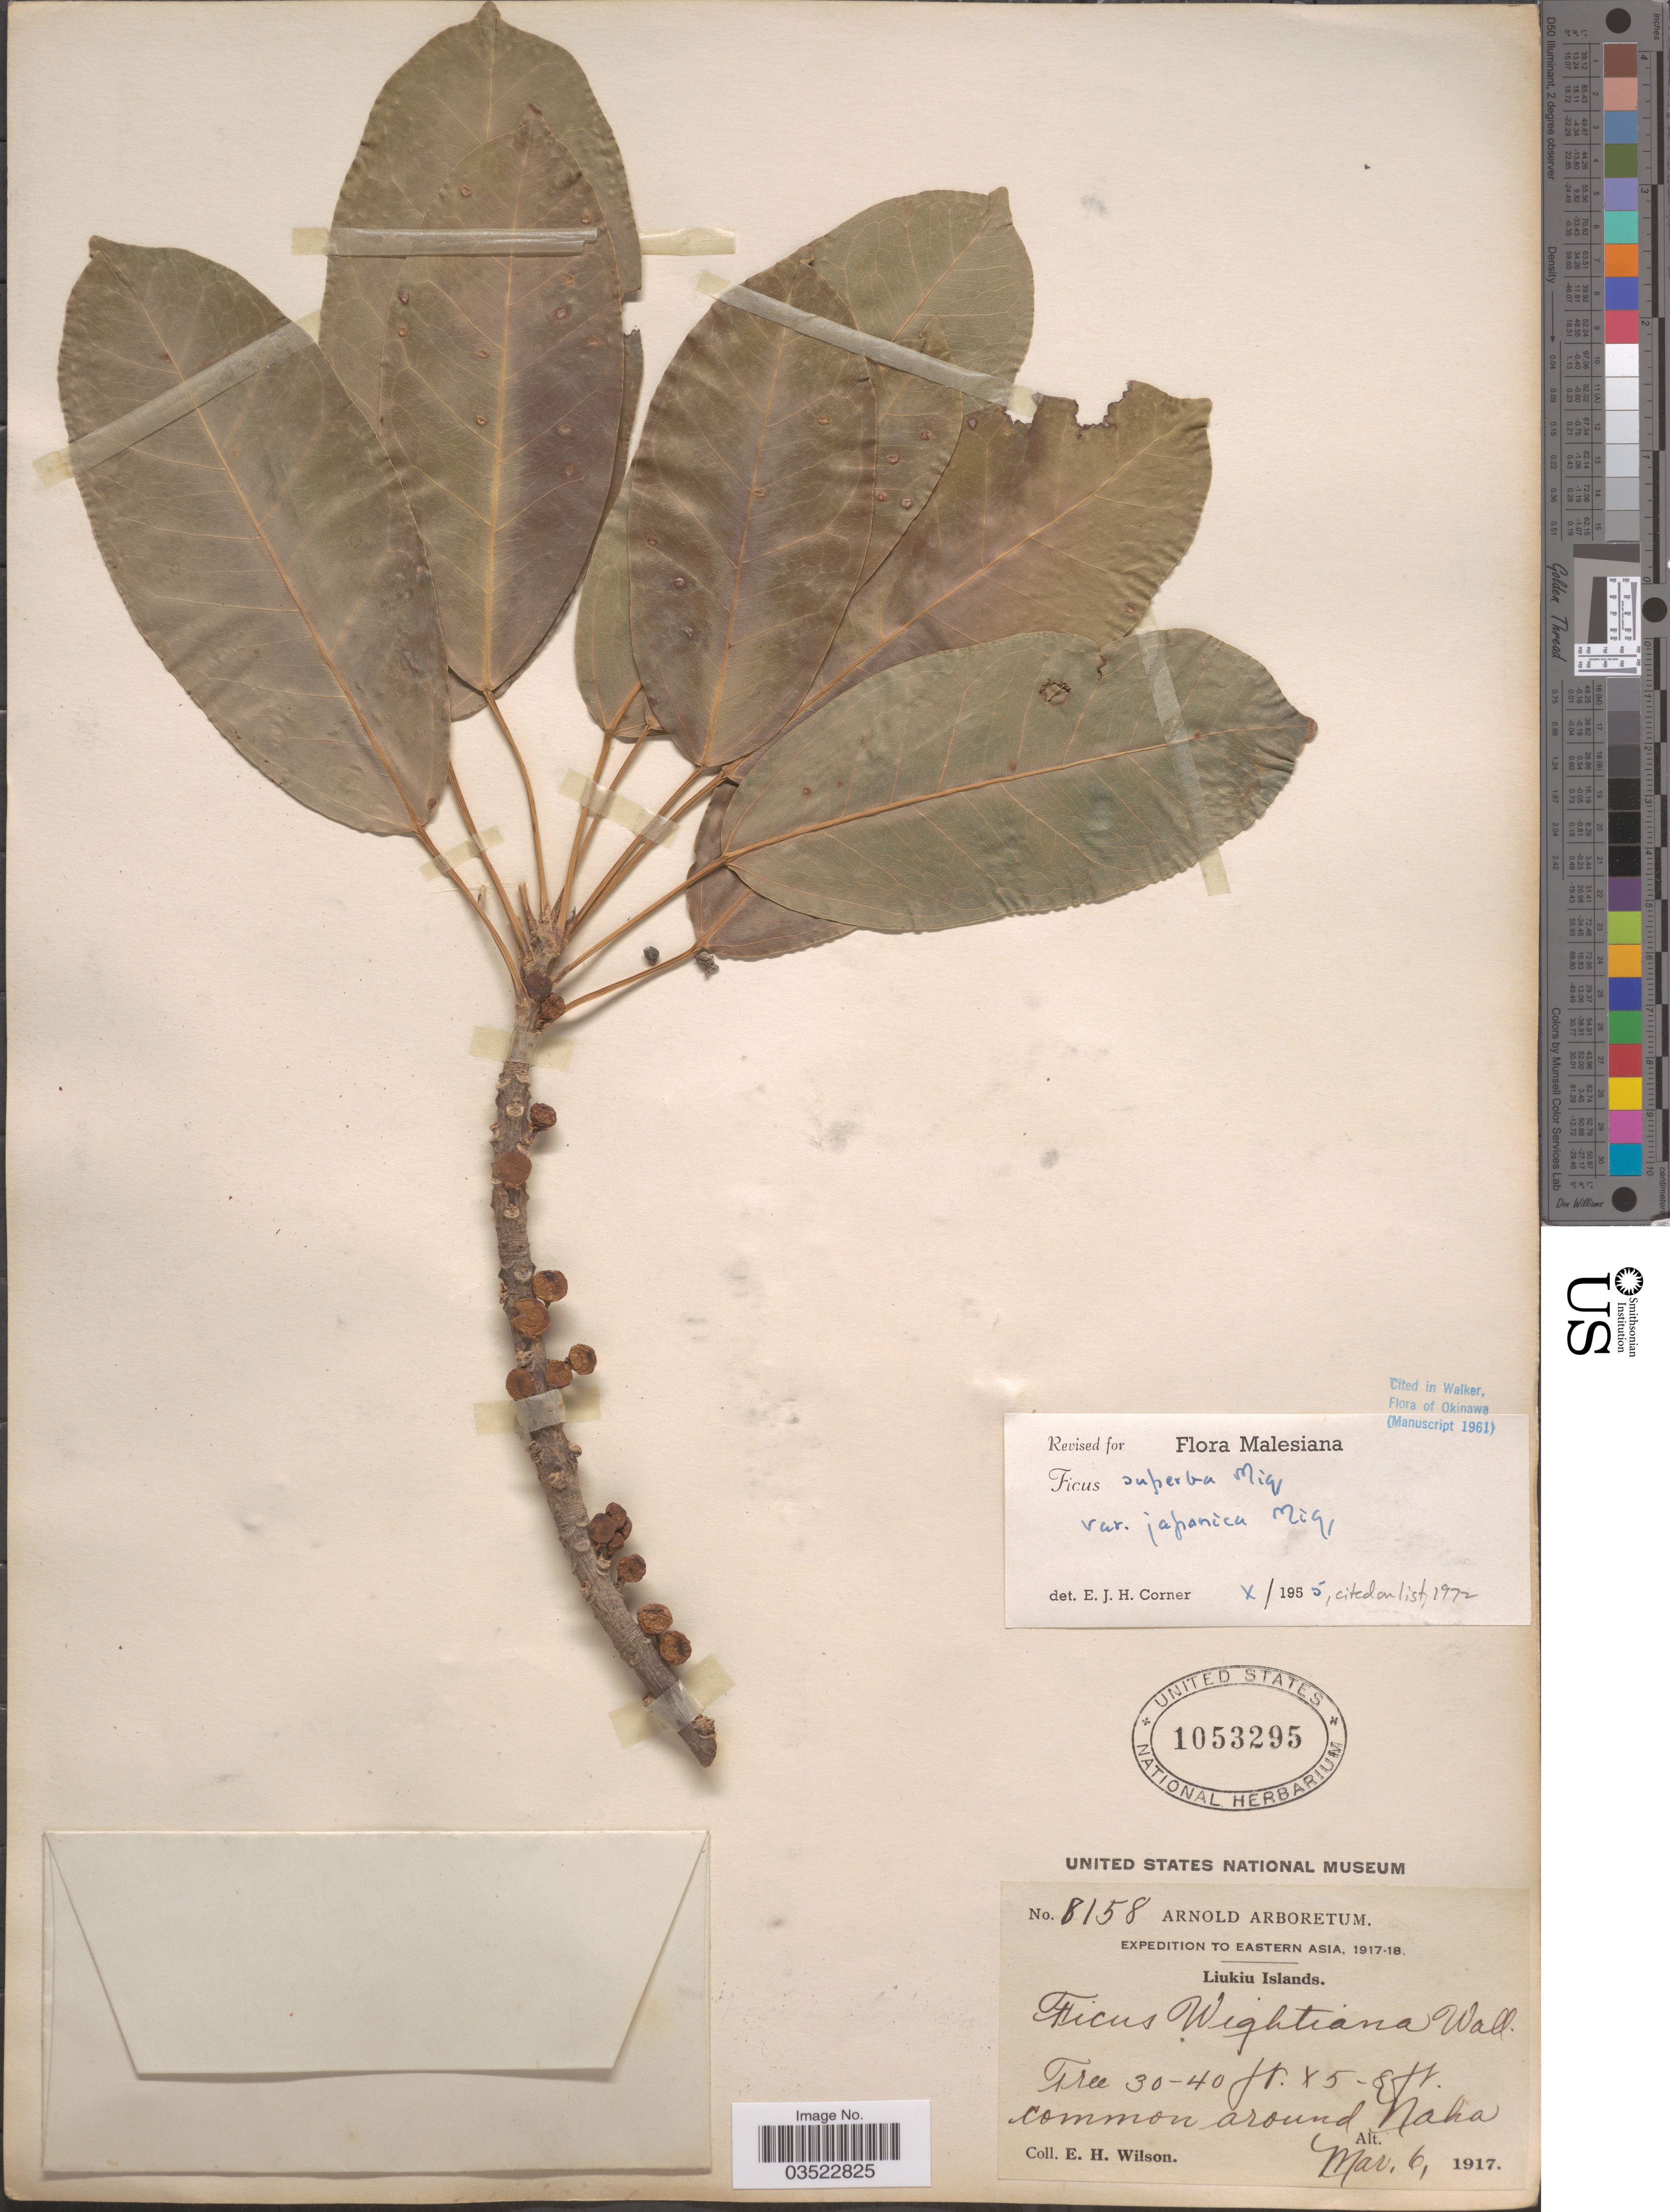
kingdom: Plantae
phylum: Tracheophyta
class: Magnoliopsida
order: Rosales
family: Moraceae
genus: Ficus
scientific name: Ficus superba var. japonica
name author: Miq.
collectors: E. Wilson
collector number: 8158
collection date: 1917-03-06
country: Japan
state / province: Okinawa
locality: Expedition to Eastern Asia, 1917-18. Liukiu Islands. Common around Naka.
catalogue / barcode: US 1053295